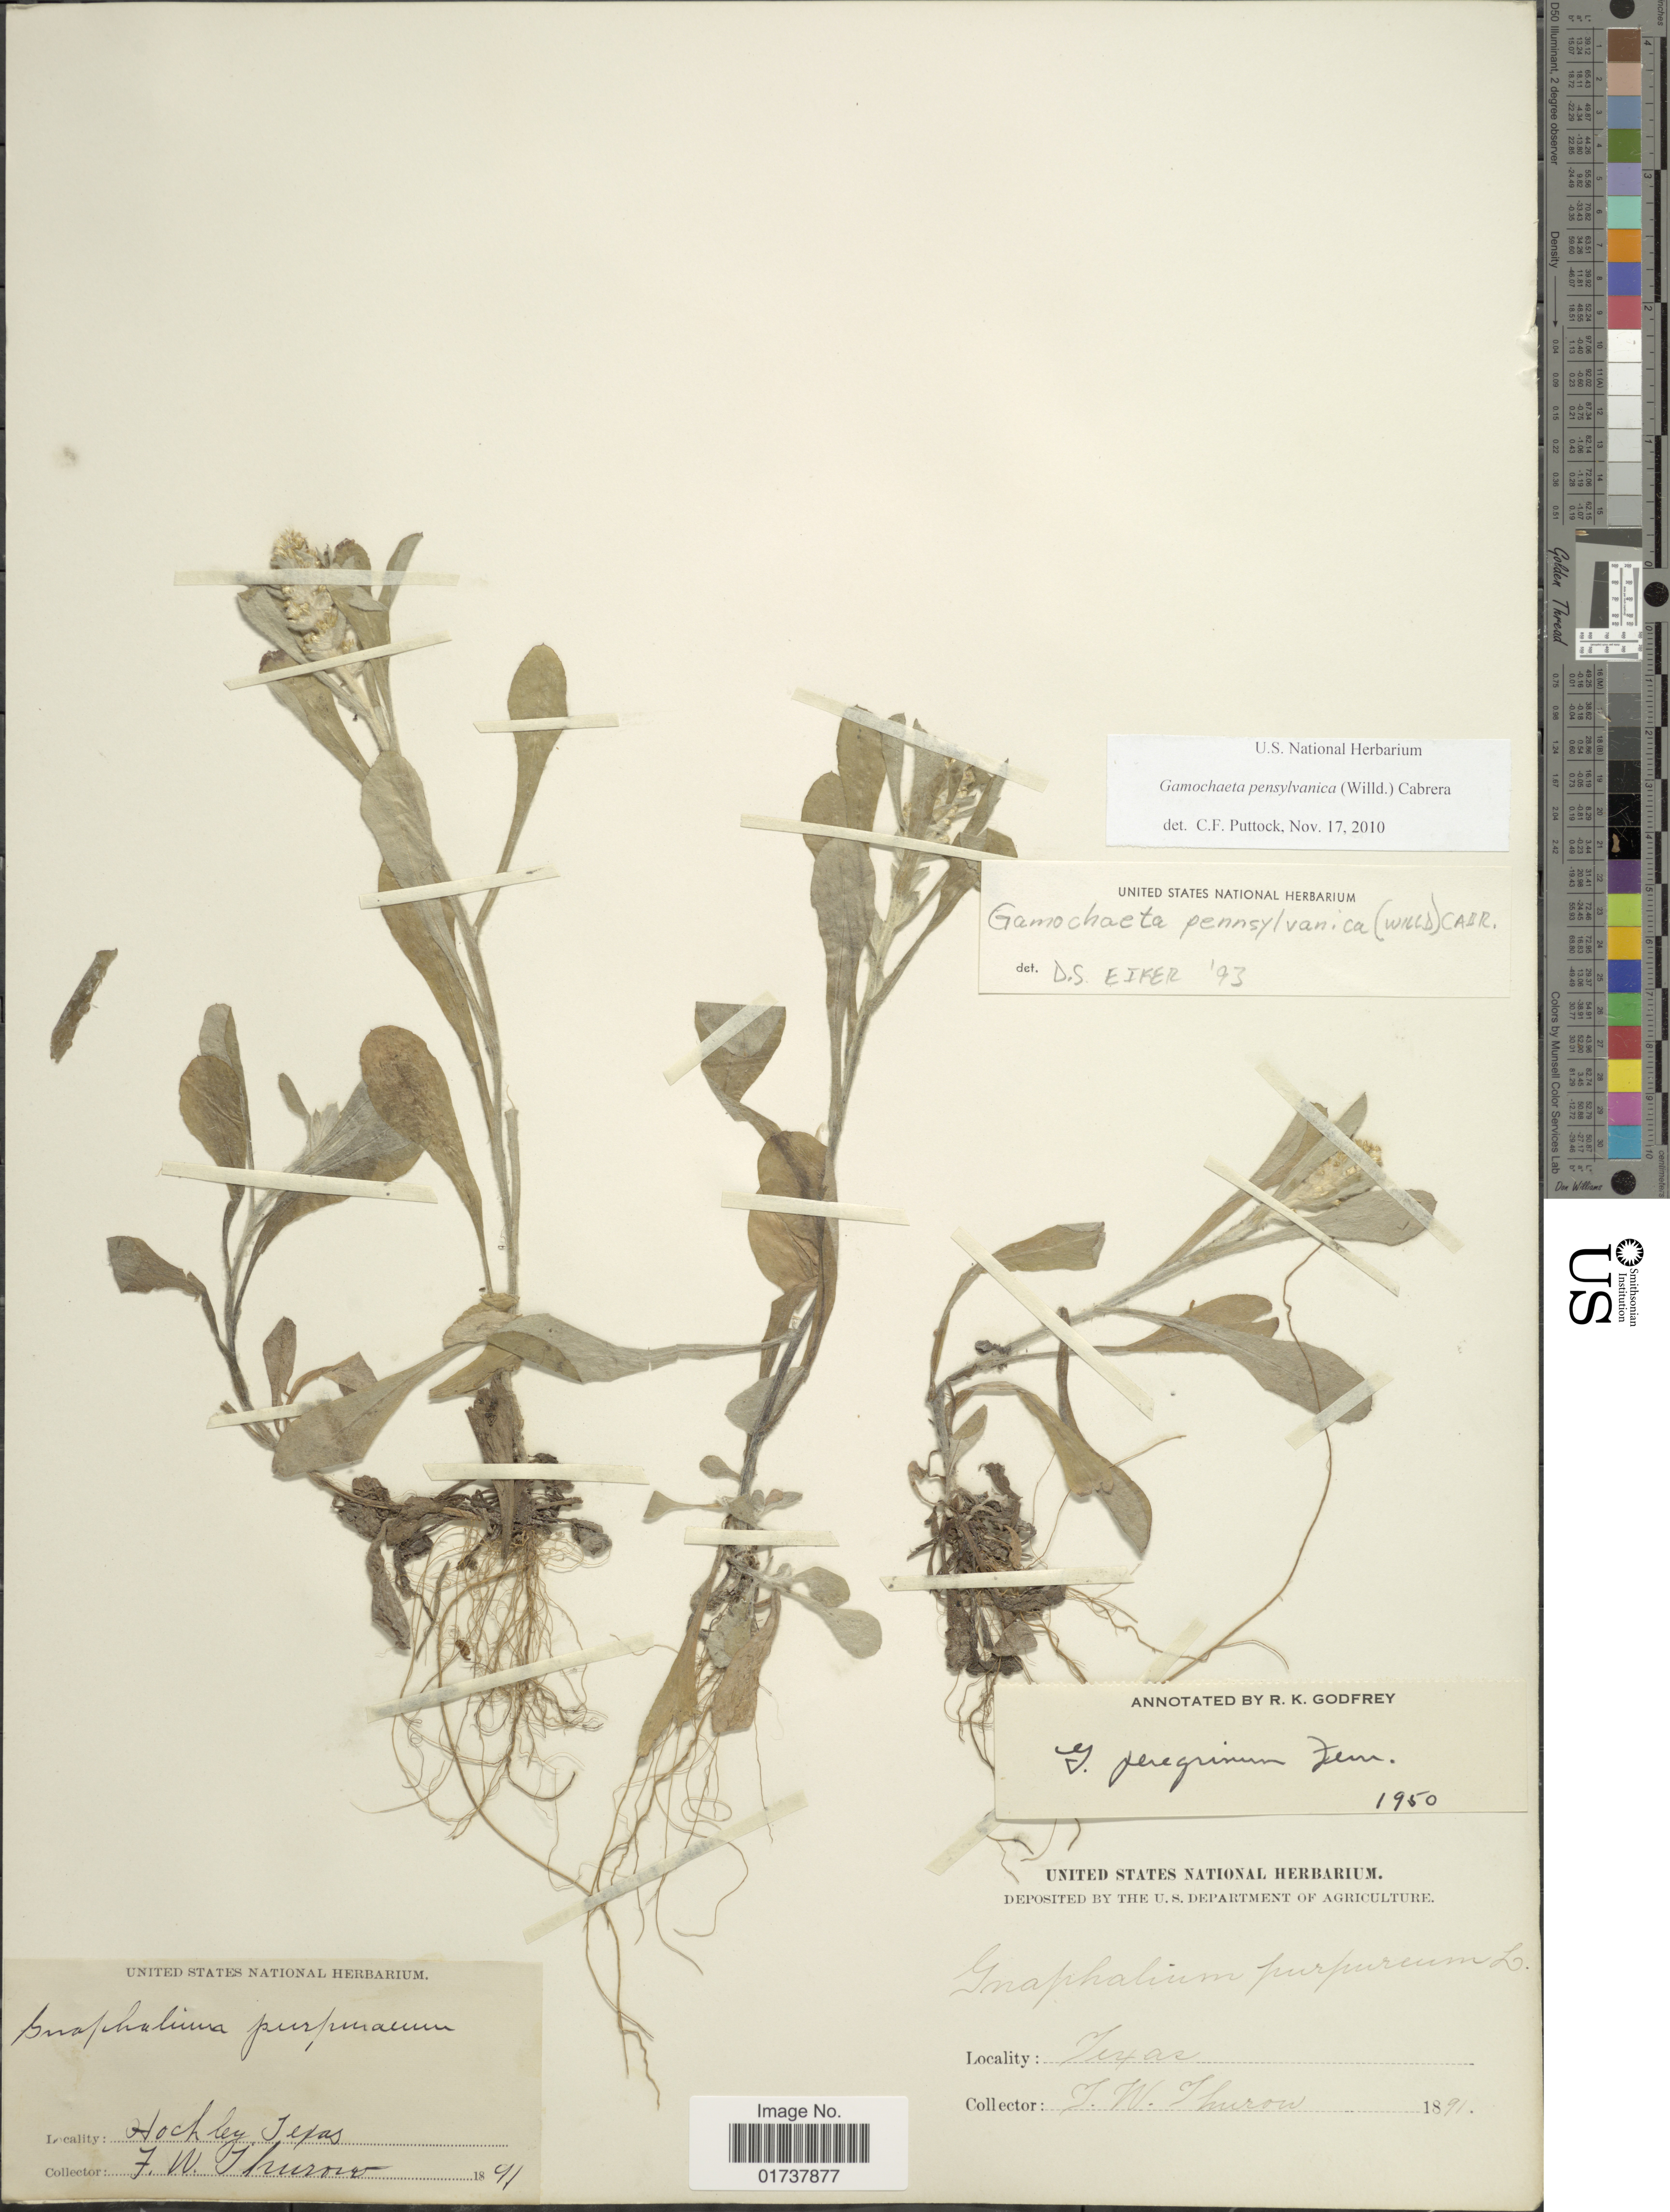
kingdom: Plantae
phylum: Tracheophyta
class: Magnoliopsida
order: Asterales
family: Asteraceae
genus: Gamochaeta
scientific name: Gamochaeta pensylvanica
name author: (Willd.) Cabrera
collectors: F. W. Thurow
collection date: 1891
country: United States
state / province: Texas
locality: Hockley